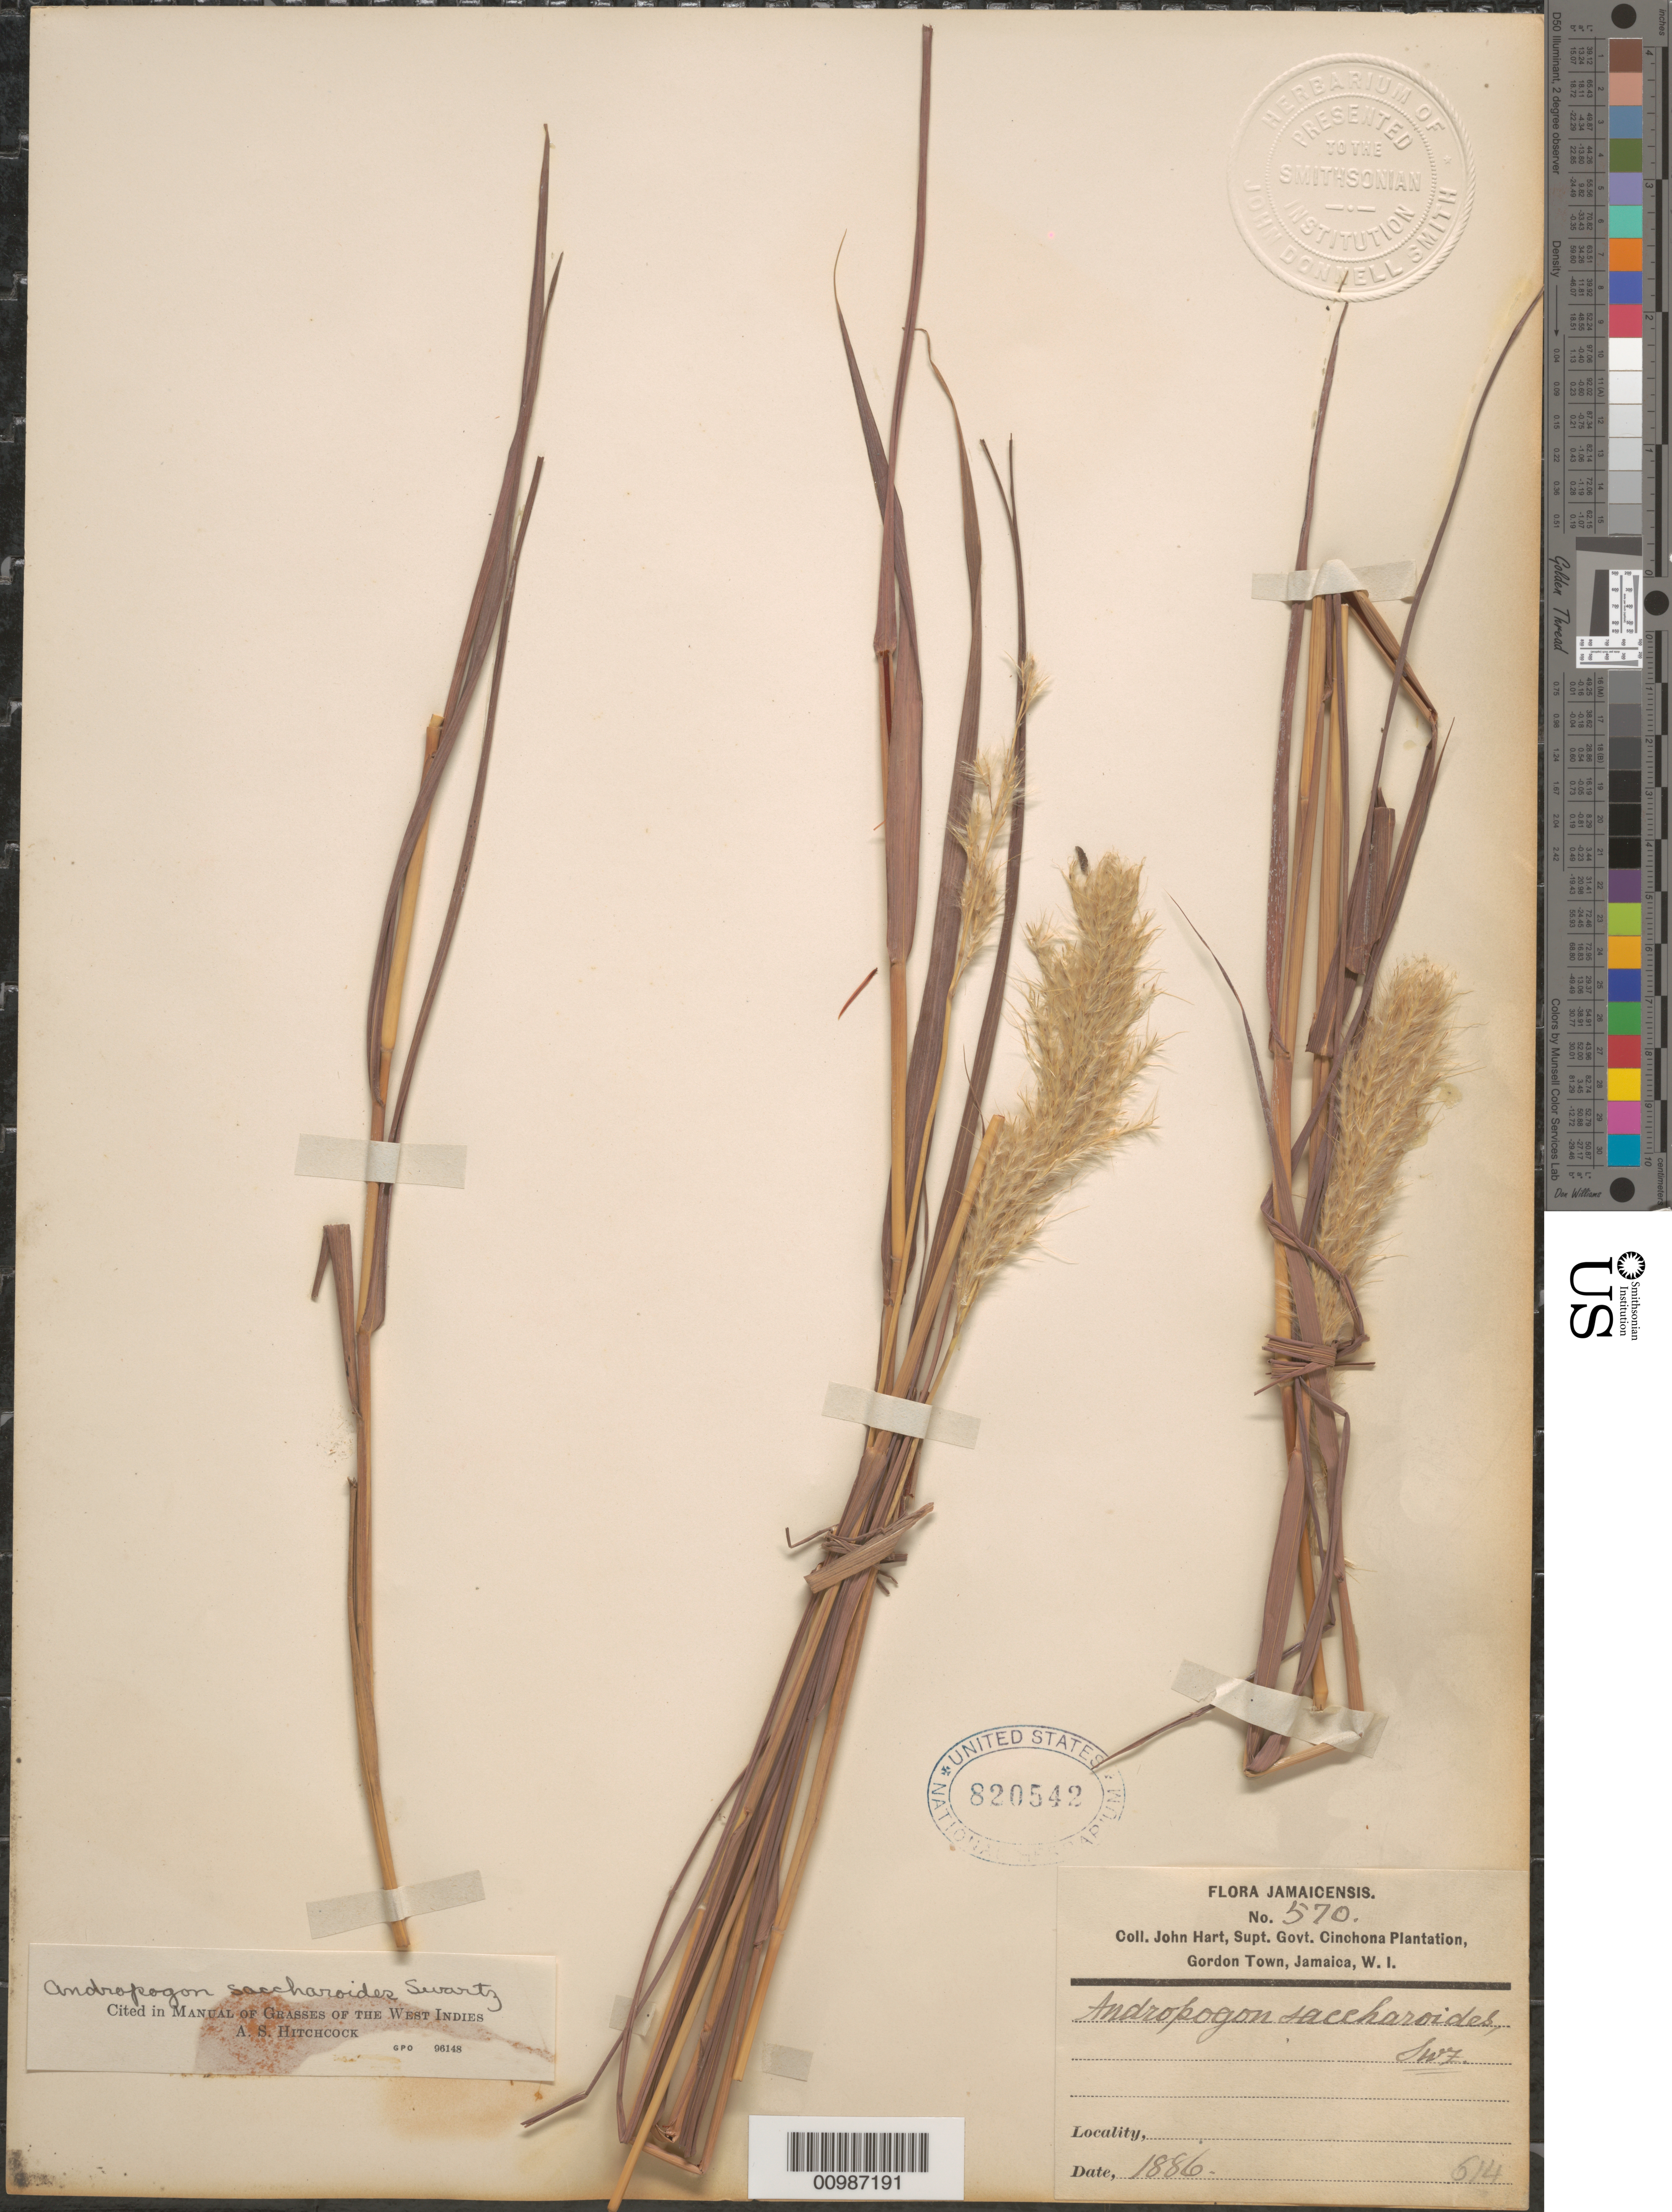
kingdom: Plantae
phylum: Tracheophyta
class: Liliopsida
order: Poales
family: Poaceae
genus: Andropogon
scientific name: Andropogon saccharoides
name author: Sw.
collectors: J. Hart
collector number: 570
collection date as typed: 1886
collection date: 1886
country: Jamaica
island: Jamaica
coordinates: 0 N, 0 E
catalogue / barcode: US 820542